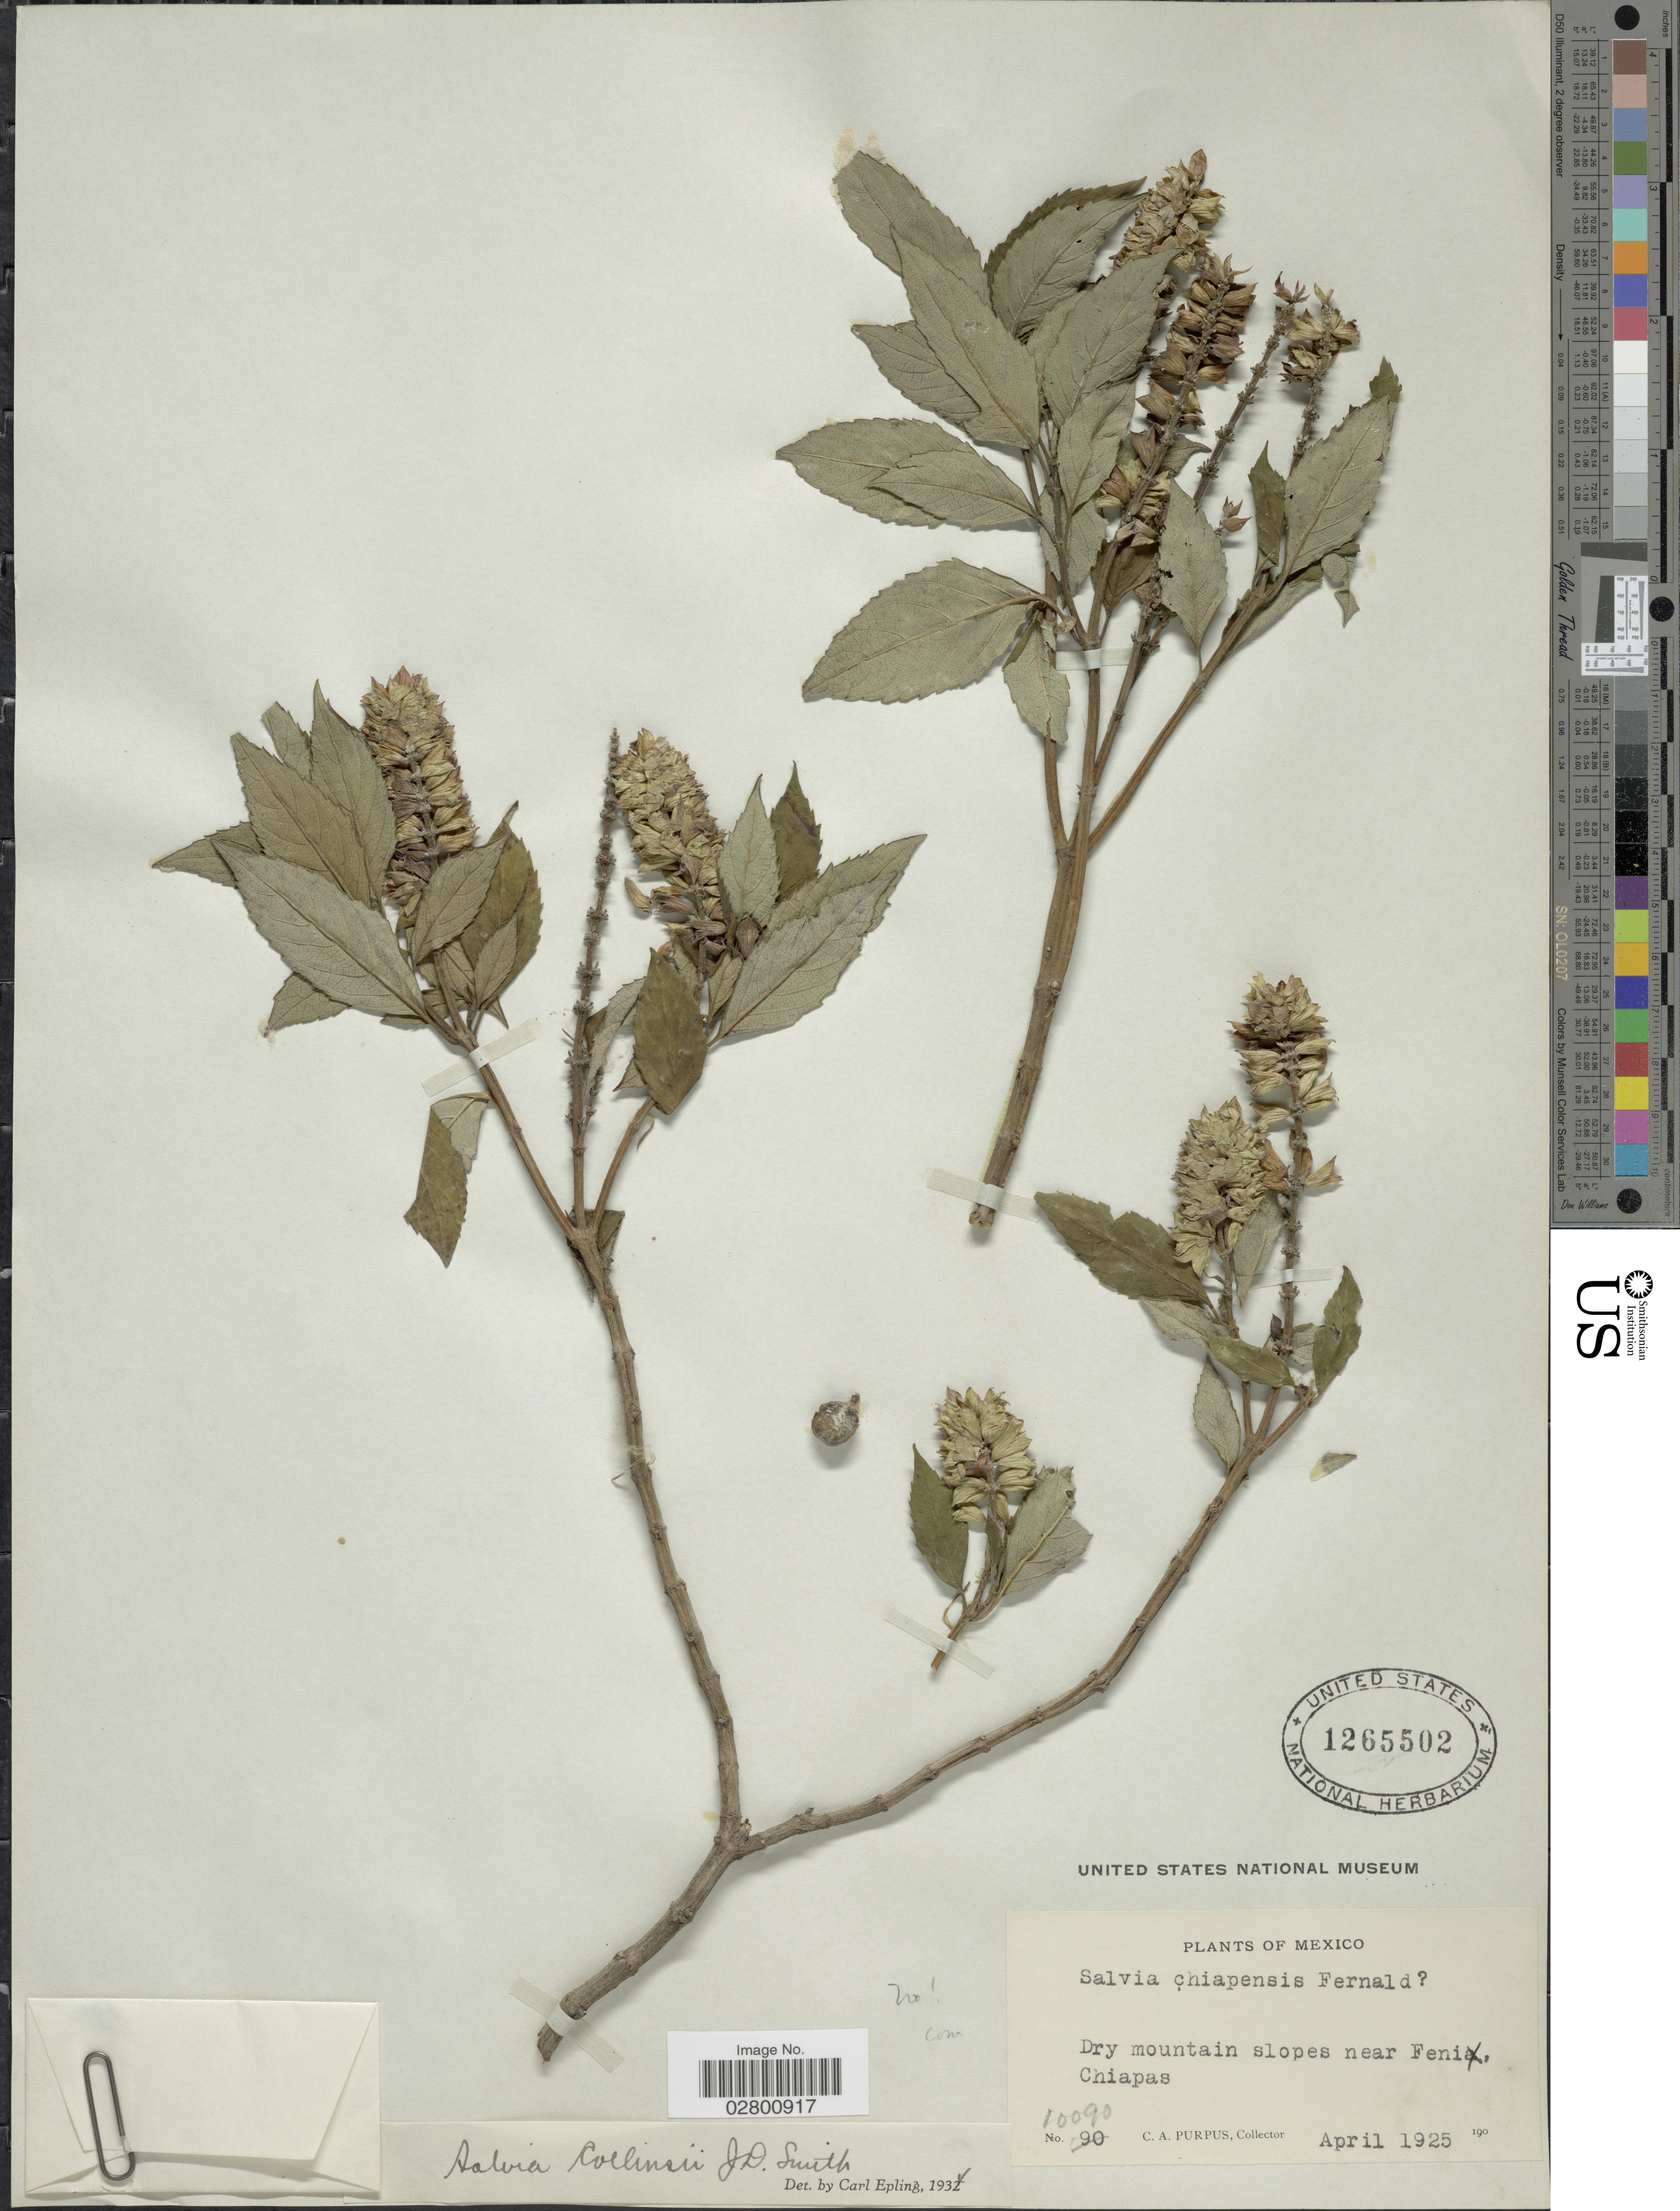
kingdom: Plantae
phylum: Tracheophyta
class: Magnoliopsida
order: Lamiales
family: Lamiaceae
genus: Salvia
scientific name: Salvia collinsii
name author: Donn. Sm.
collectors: C. A. Purpus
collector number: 10090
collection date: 1925-04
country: Mexico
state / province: Chiapas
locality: Dry mountain slopes near Fenix, Chiapas.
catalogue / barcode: US 1265502